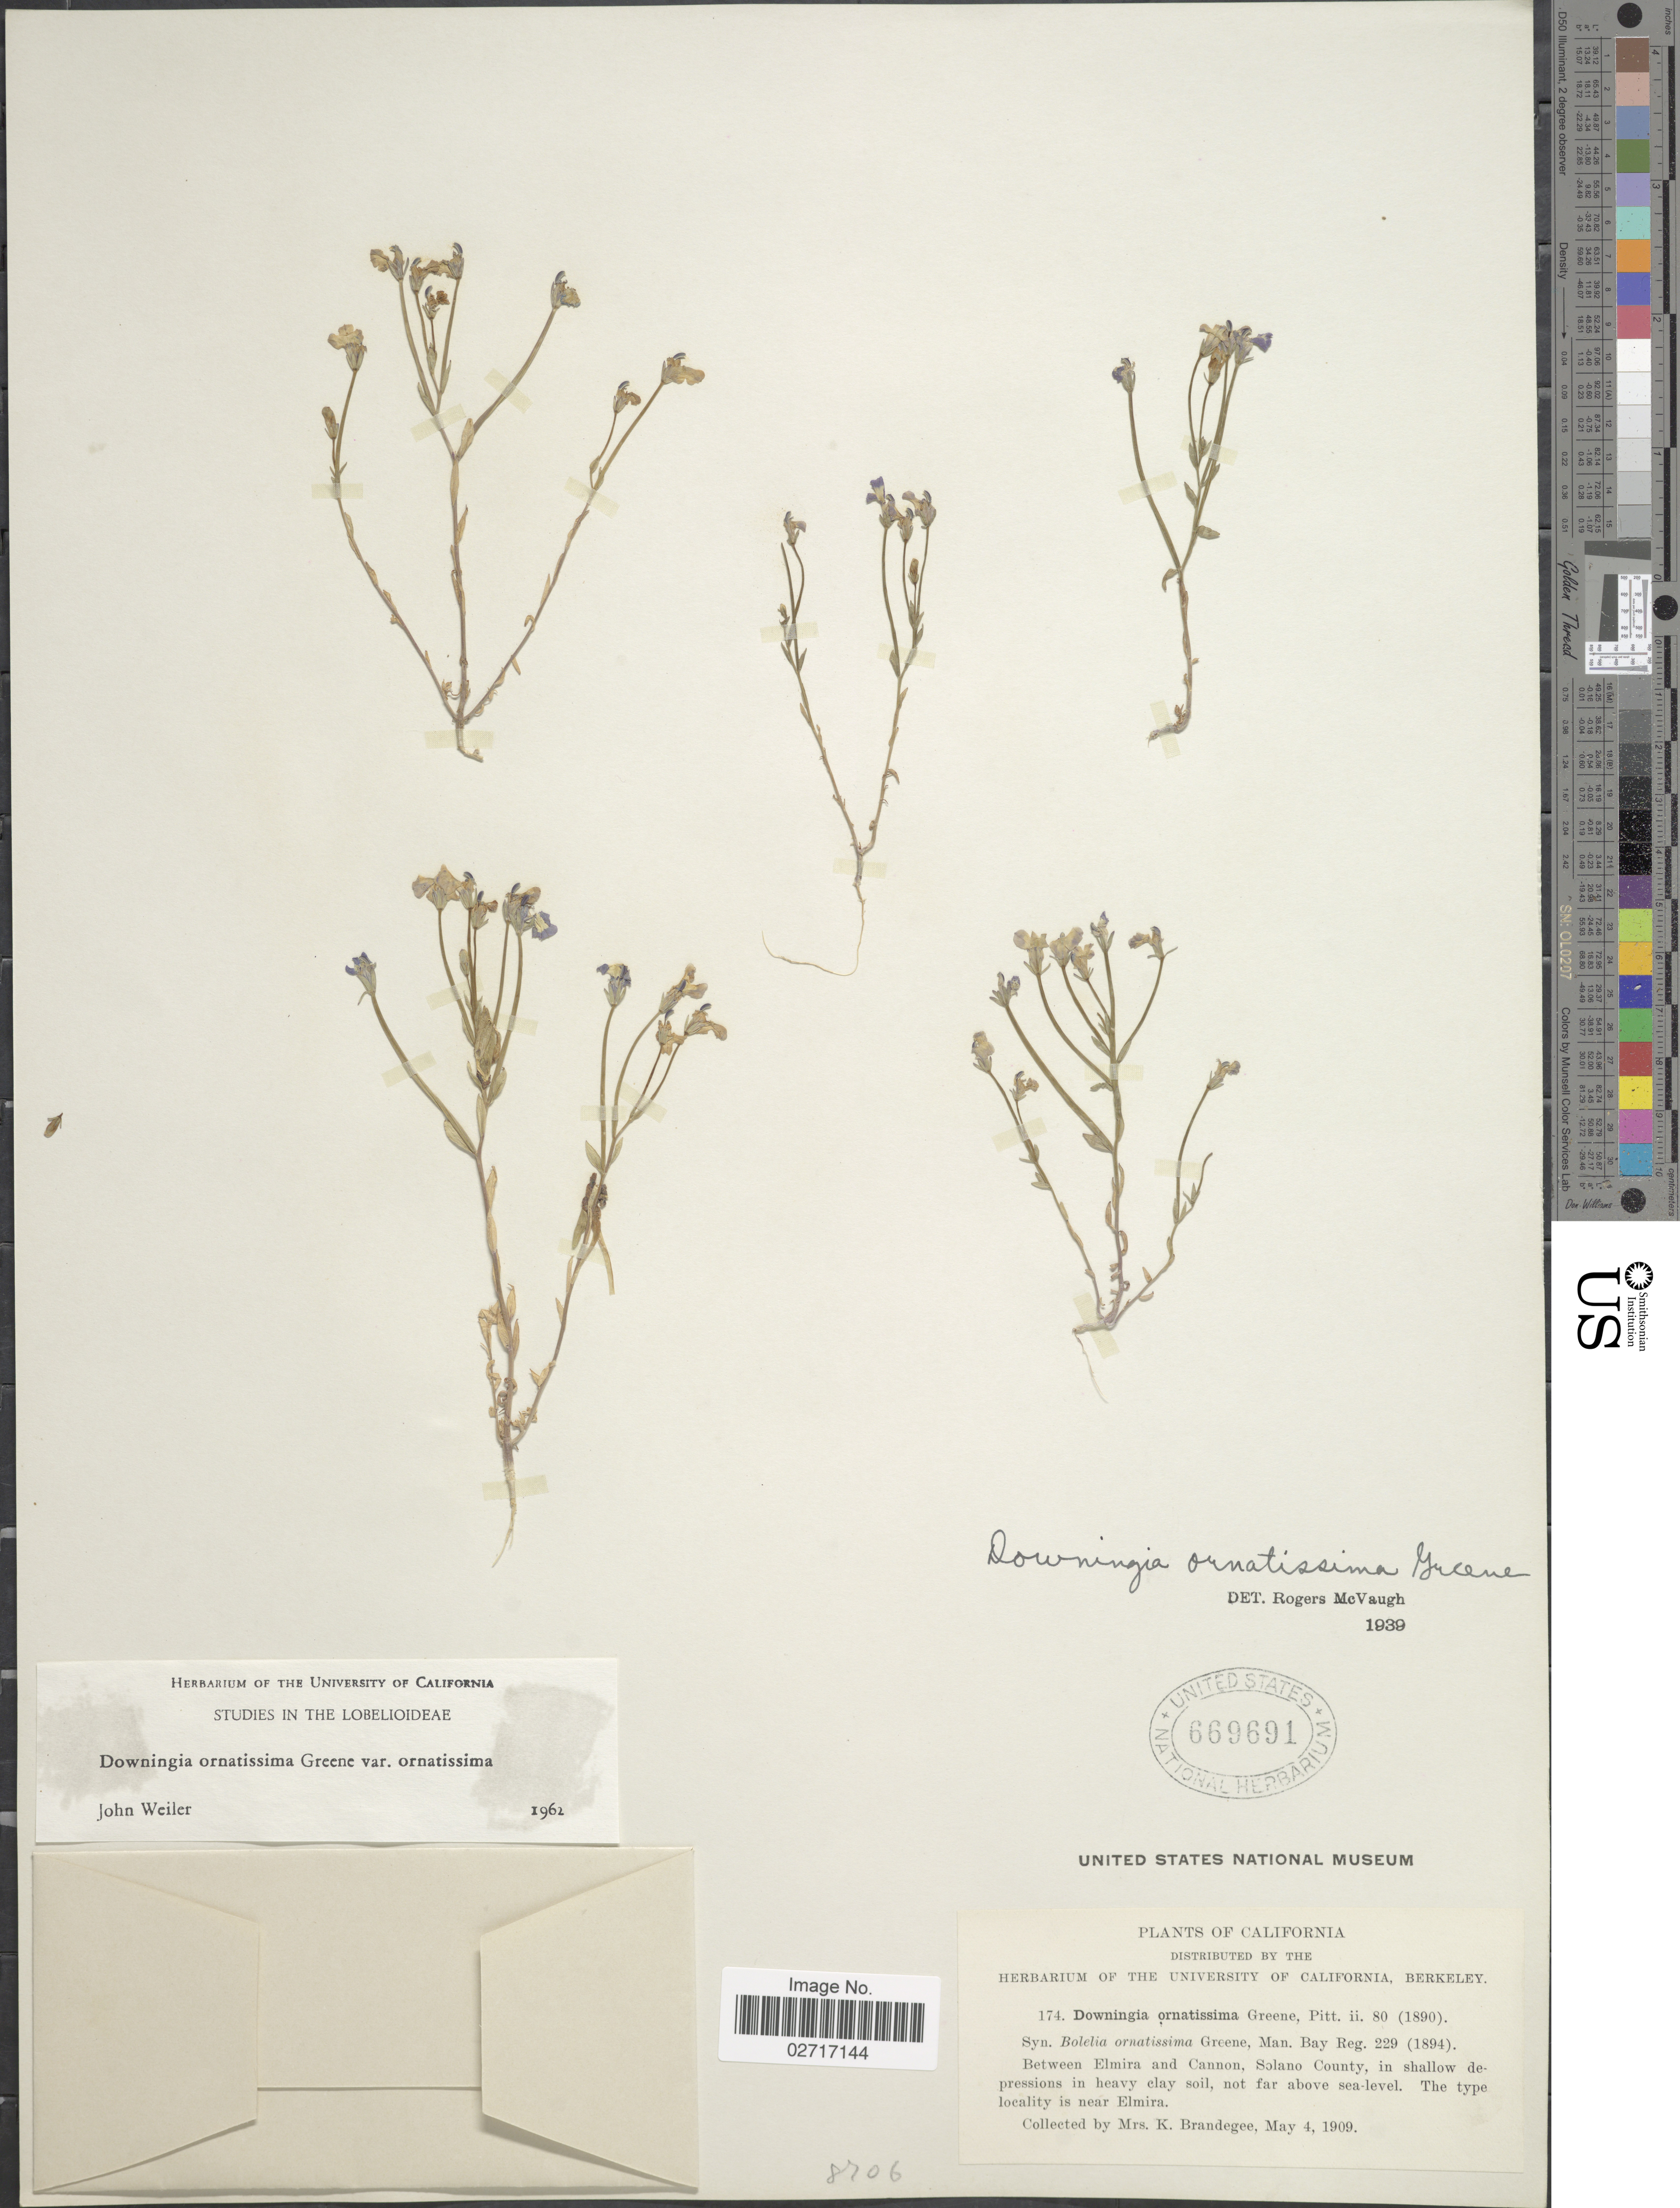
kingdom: Plantae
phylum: Tracheophyta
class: Magnoliopsida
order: Asterales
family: Campanulaceae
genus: Downingia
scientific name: Downingia ornatissima var. ornatissima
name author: Greene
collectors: K. Brandegee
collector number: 174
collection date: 1909-05-04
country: United States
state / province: California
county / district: Solano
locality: Between Elmira and Cannon, Solano County, in shallow depressions in heavy clay soil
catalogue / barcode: US 669691